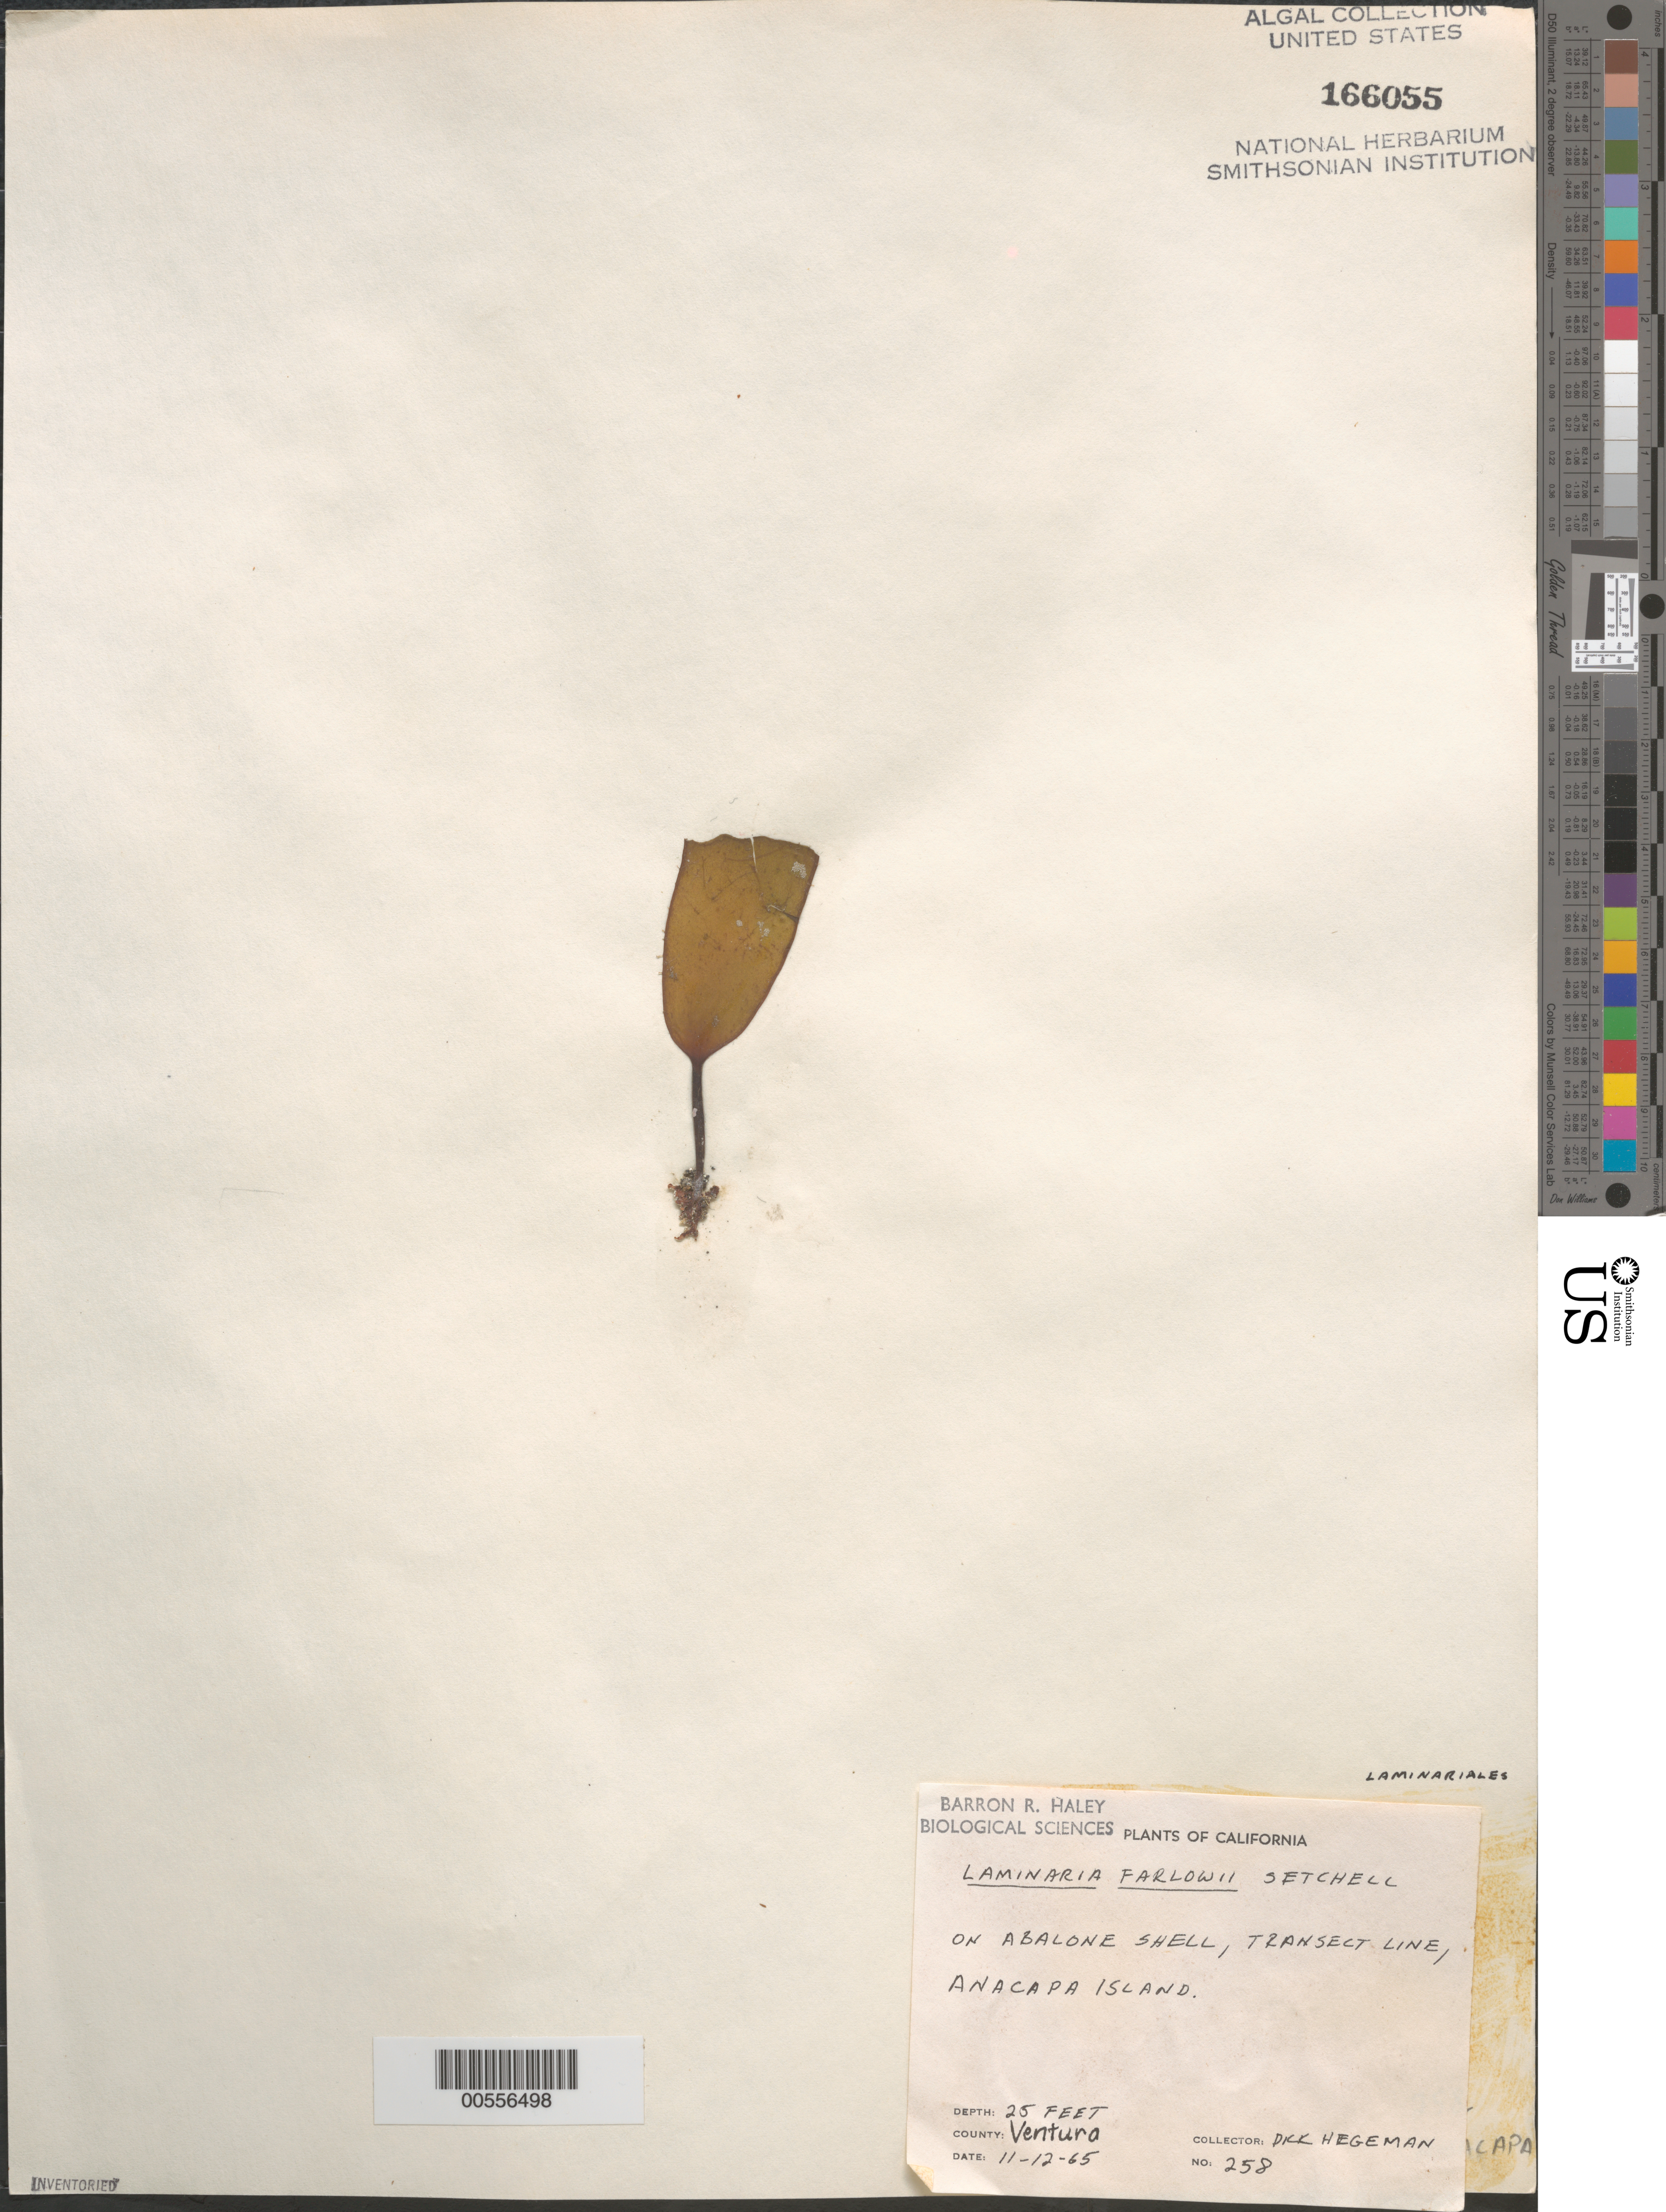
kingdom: Chromista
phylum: Ochrophyta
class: Phaeophyceae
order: Laminariales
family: Laminariaceae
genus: Laminaria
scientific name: Laminaria farlowii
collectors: R. Hegeman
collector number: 258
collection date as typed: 12 Nov 1965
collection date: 1965-11-12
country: United States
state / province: California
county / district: Ventura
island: Anacapa Island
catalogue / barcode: US 166055